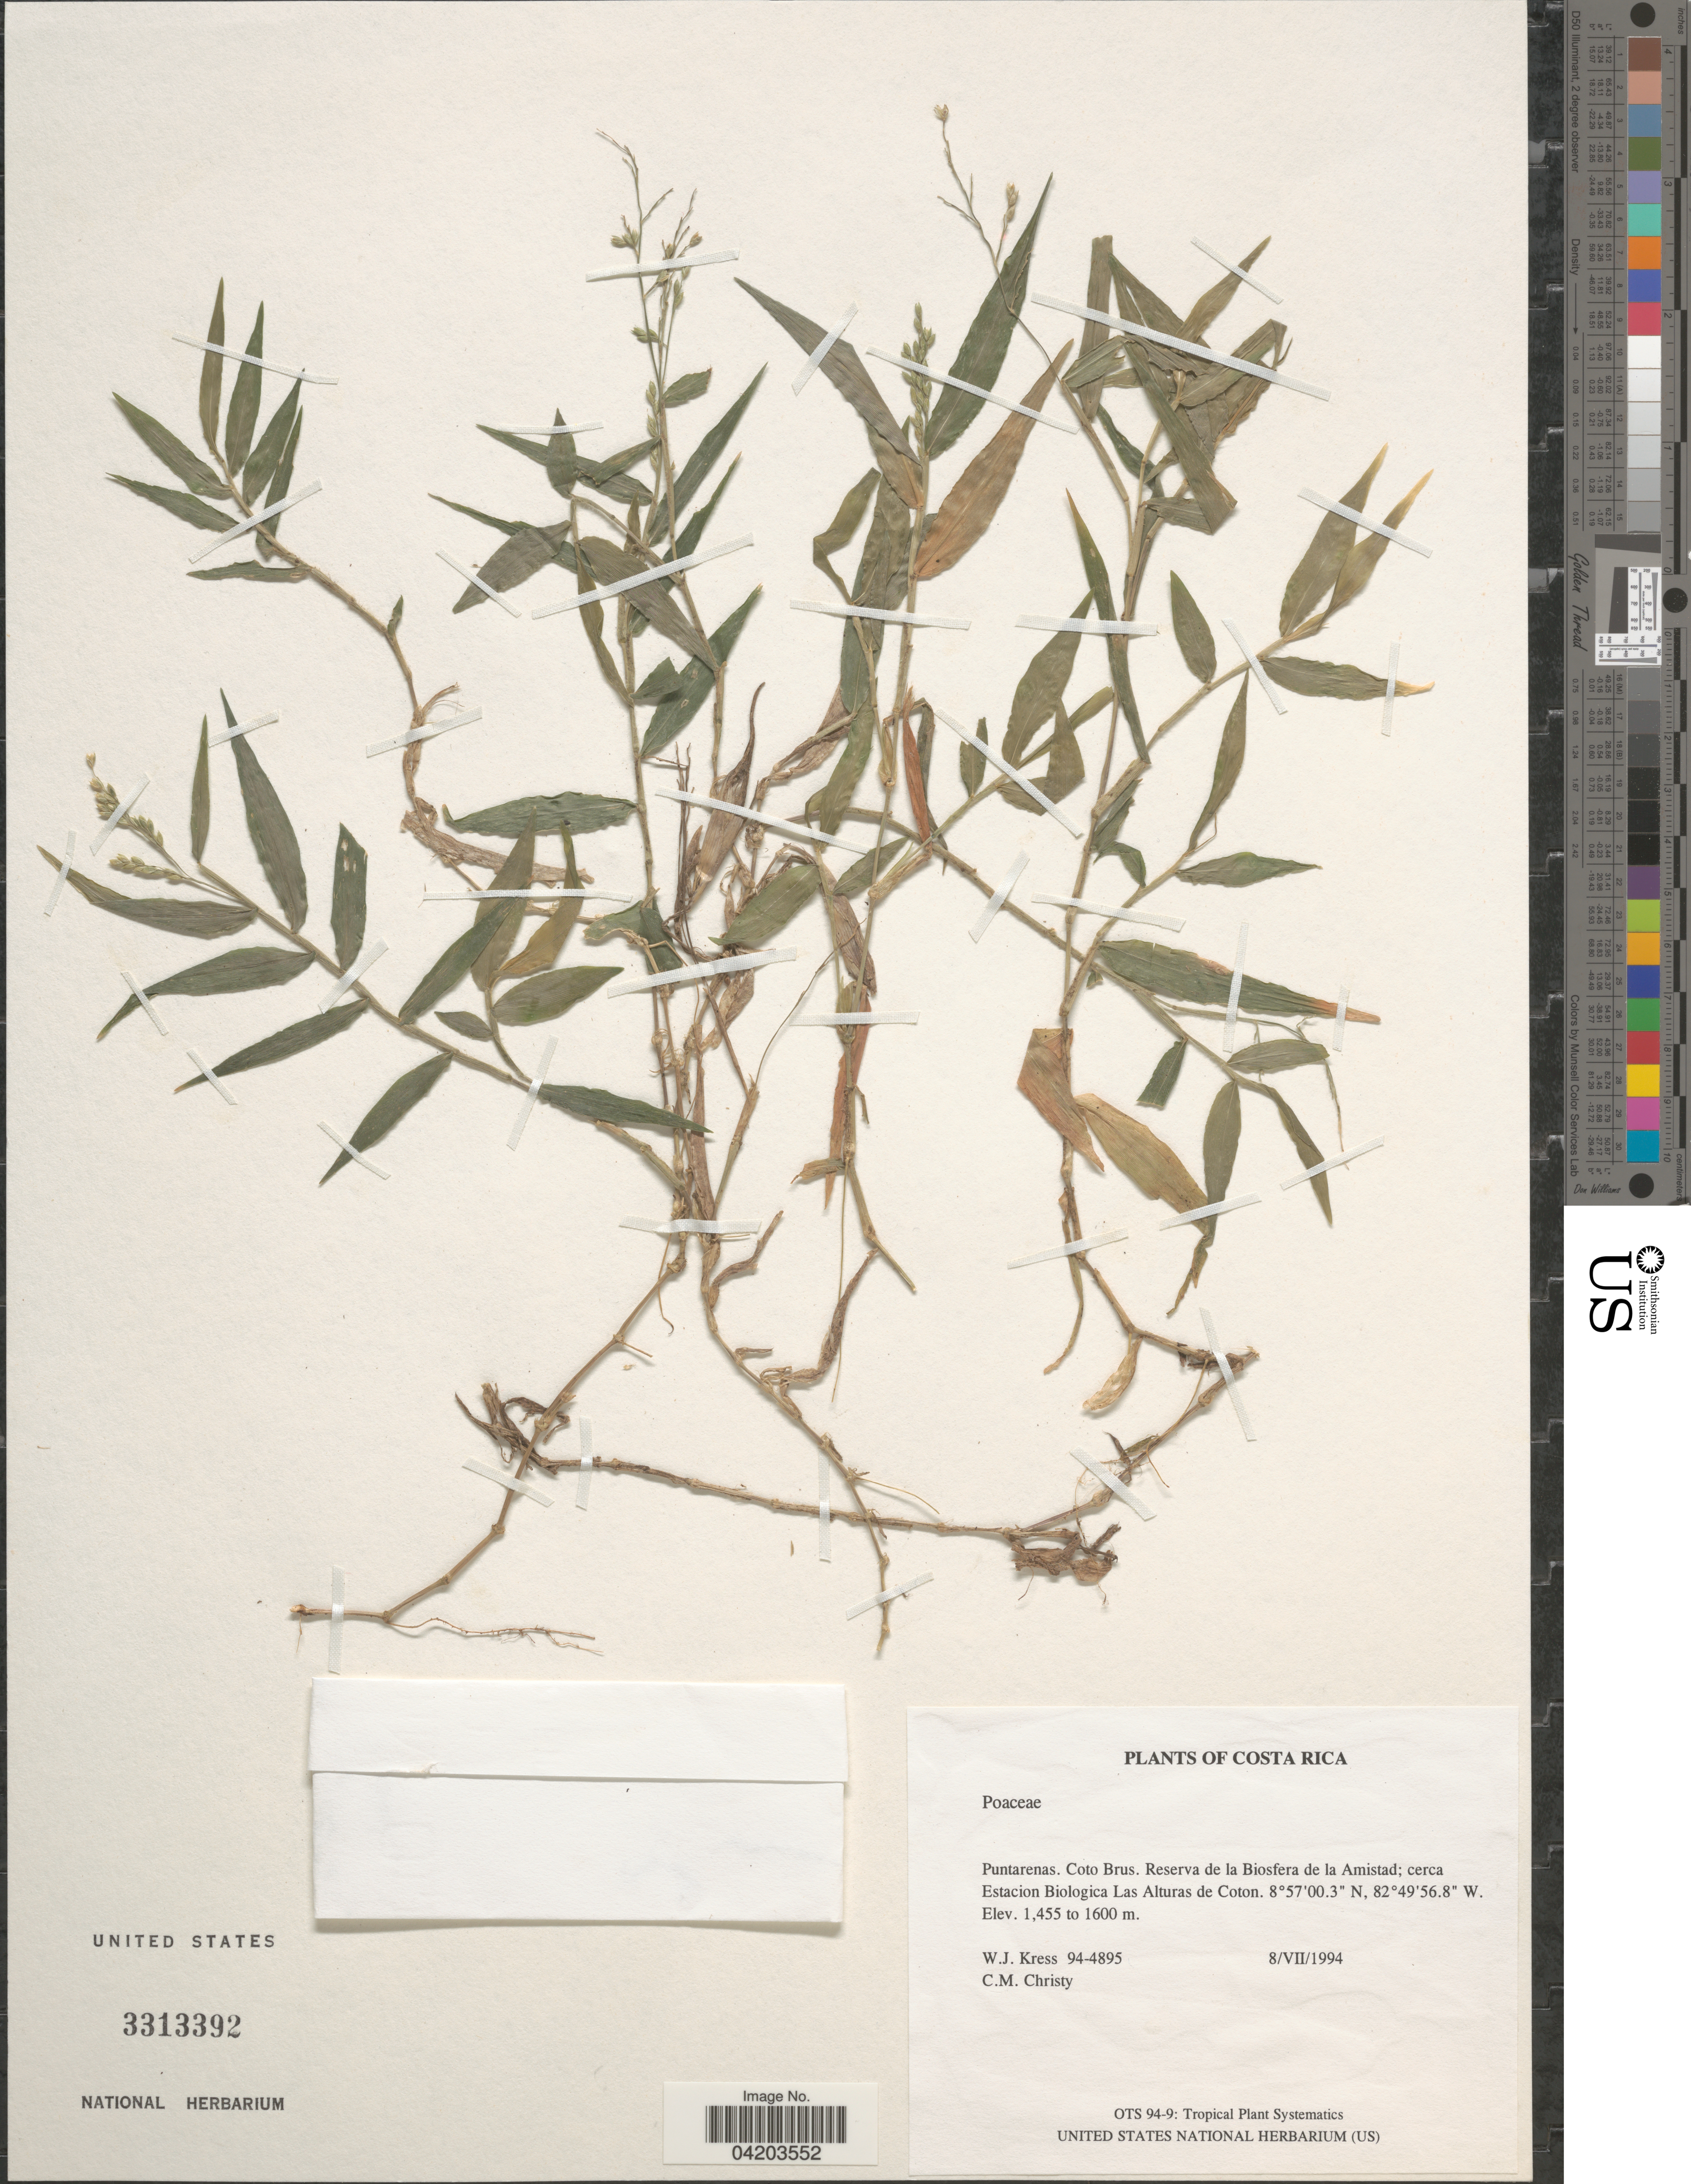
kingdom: Plantae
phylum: Tracheophyta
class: Liliopsida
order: Poales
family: Poaceae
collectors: W. J. Kress & C. M. Christy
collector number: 94-4895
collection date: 1994-07-08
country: Costa Rica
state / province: Puntarenas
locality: Coto Brus. Reserva de la Biosfera de la Amistad; cerca Estacion Biologica Las Alturas de Coton.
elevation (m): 1455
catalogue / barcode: US 3313392